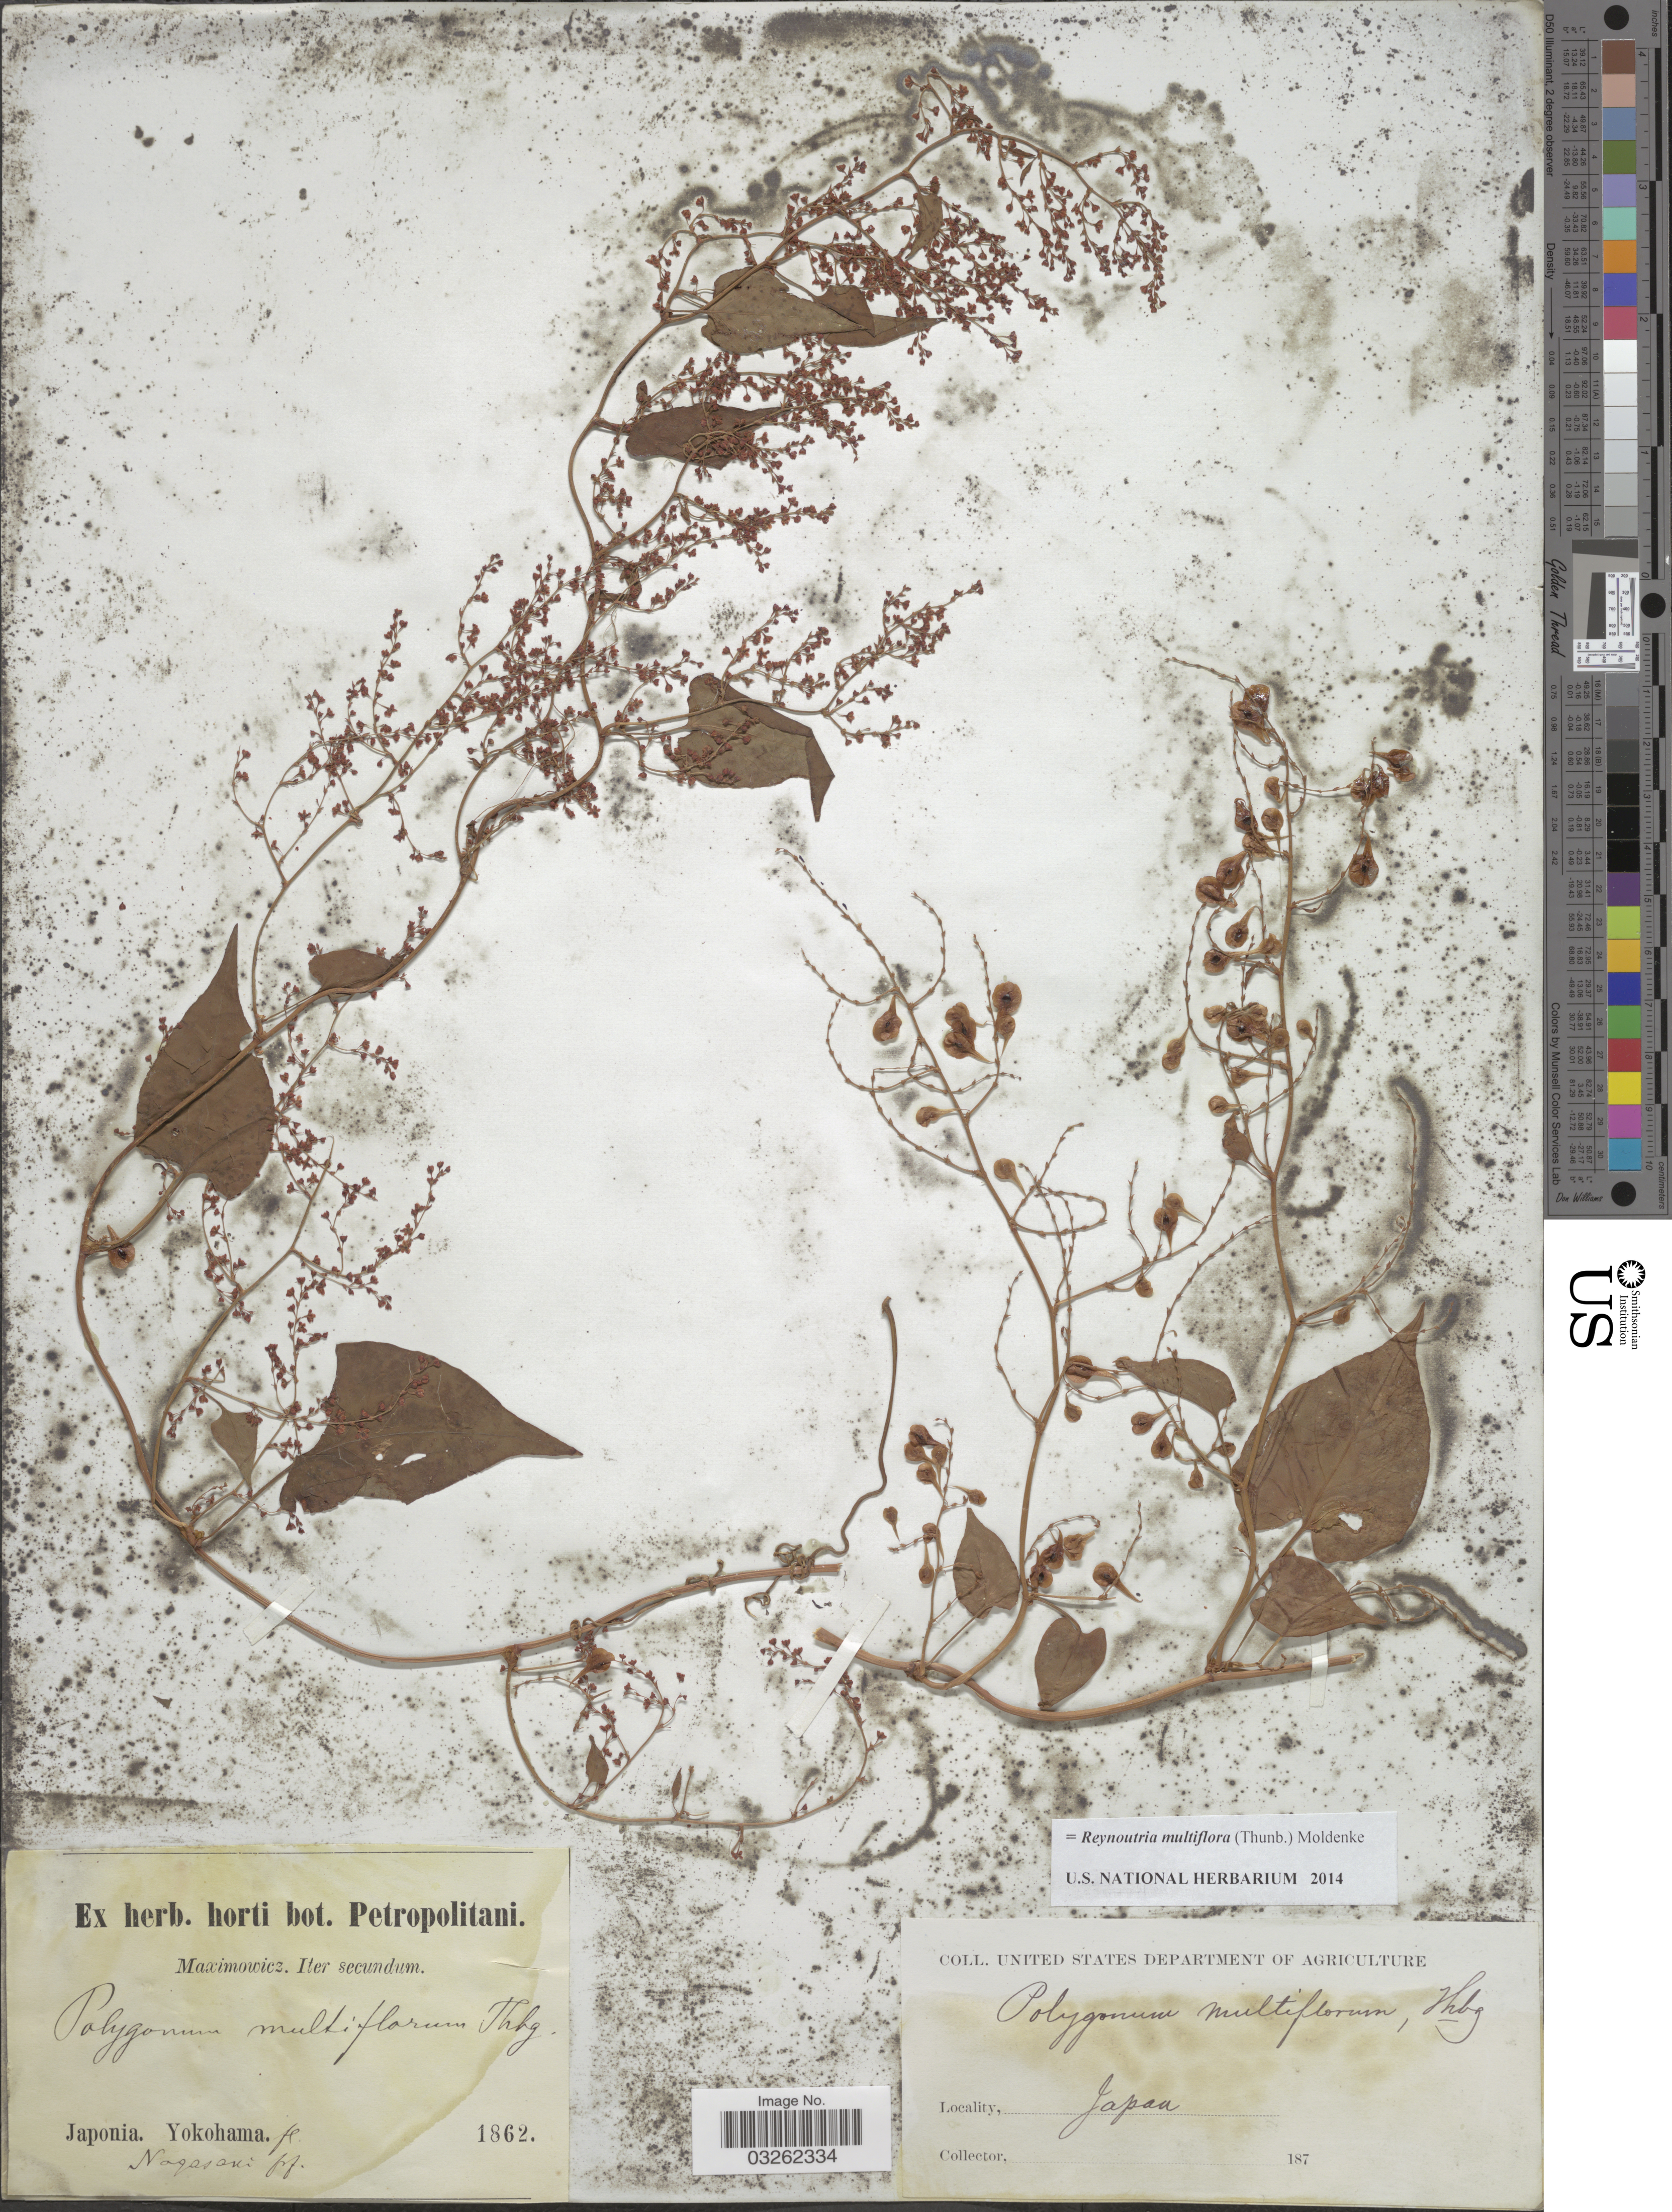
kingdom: Plantae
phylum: Tracheophyta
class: Magnoliopsida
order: Caryophyllales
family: Polygonaceae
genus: Reynoutria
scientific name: Reynoutria multiflora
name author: (Thunb.) Moldenke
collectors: Maximowicz, --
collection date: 1862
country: Japan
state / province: Nagasaki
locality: Japonia. Yokohama.